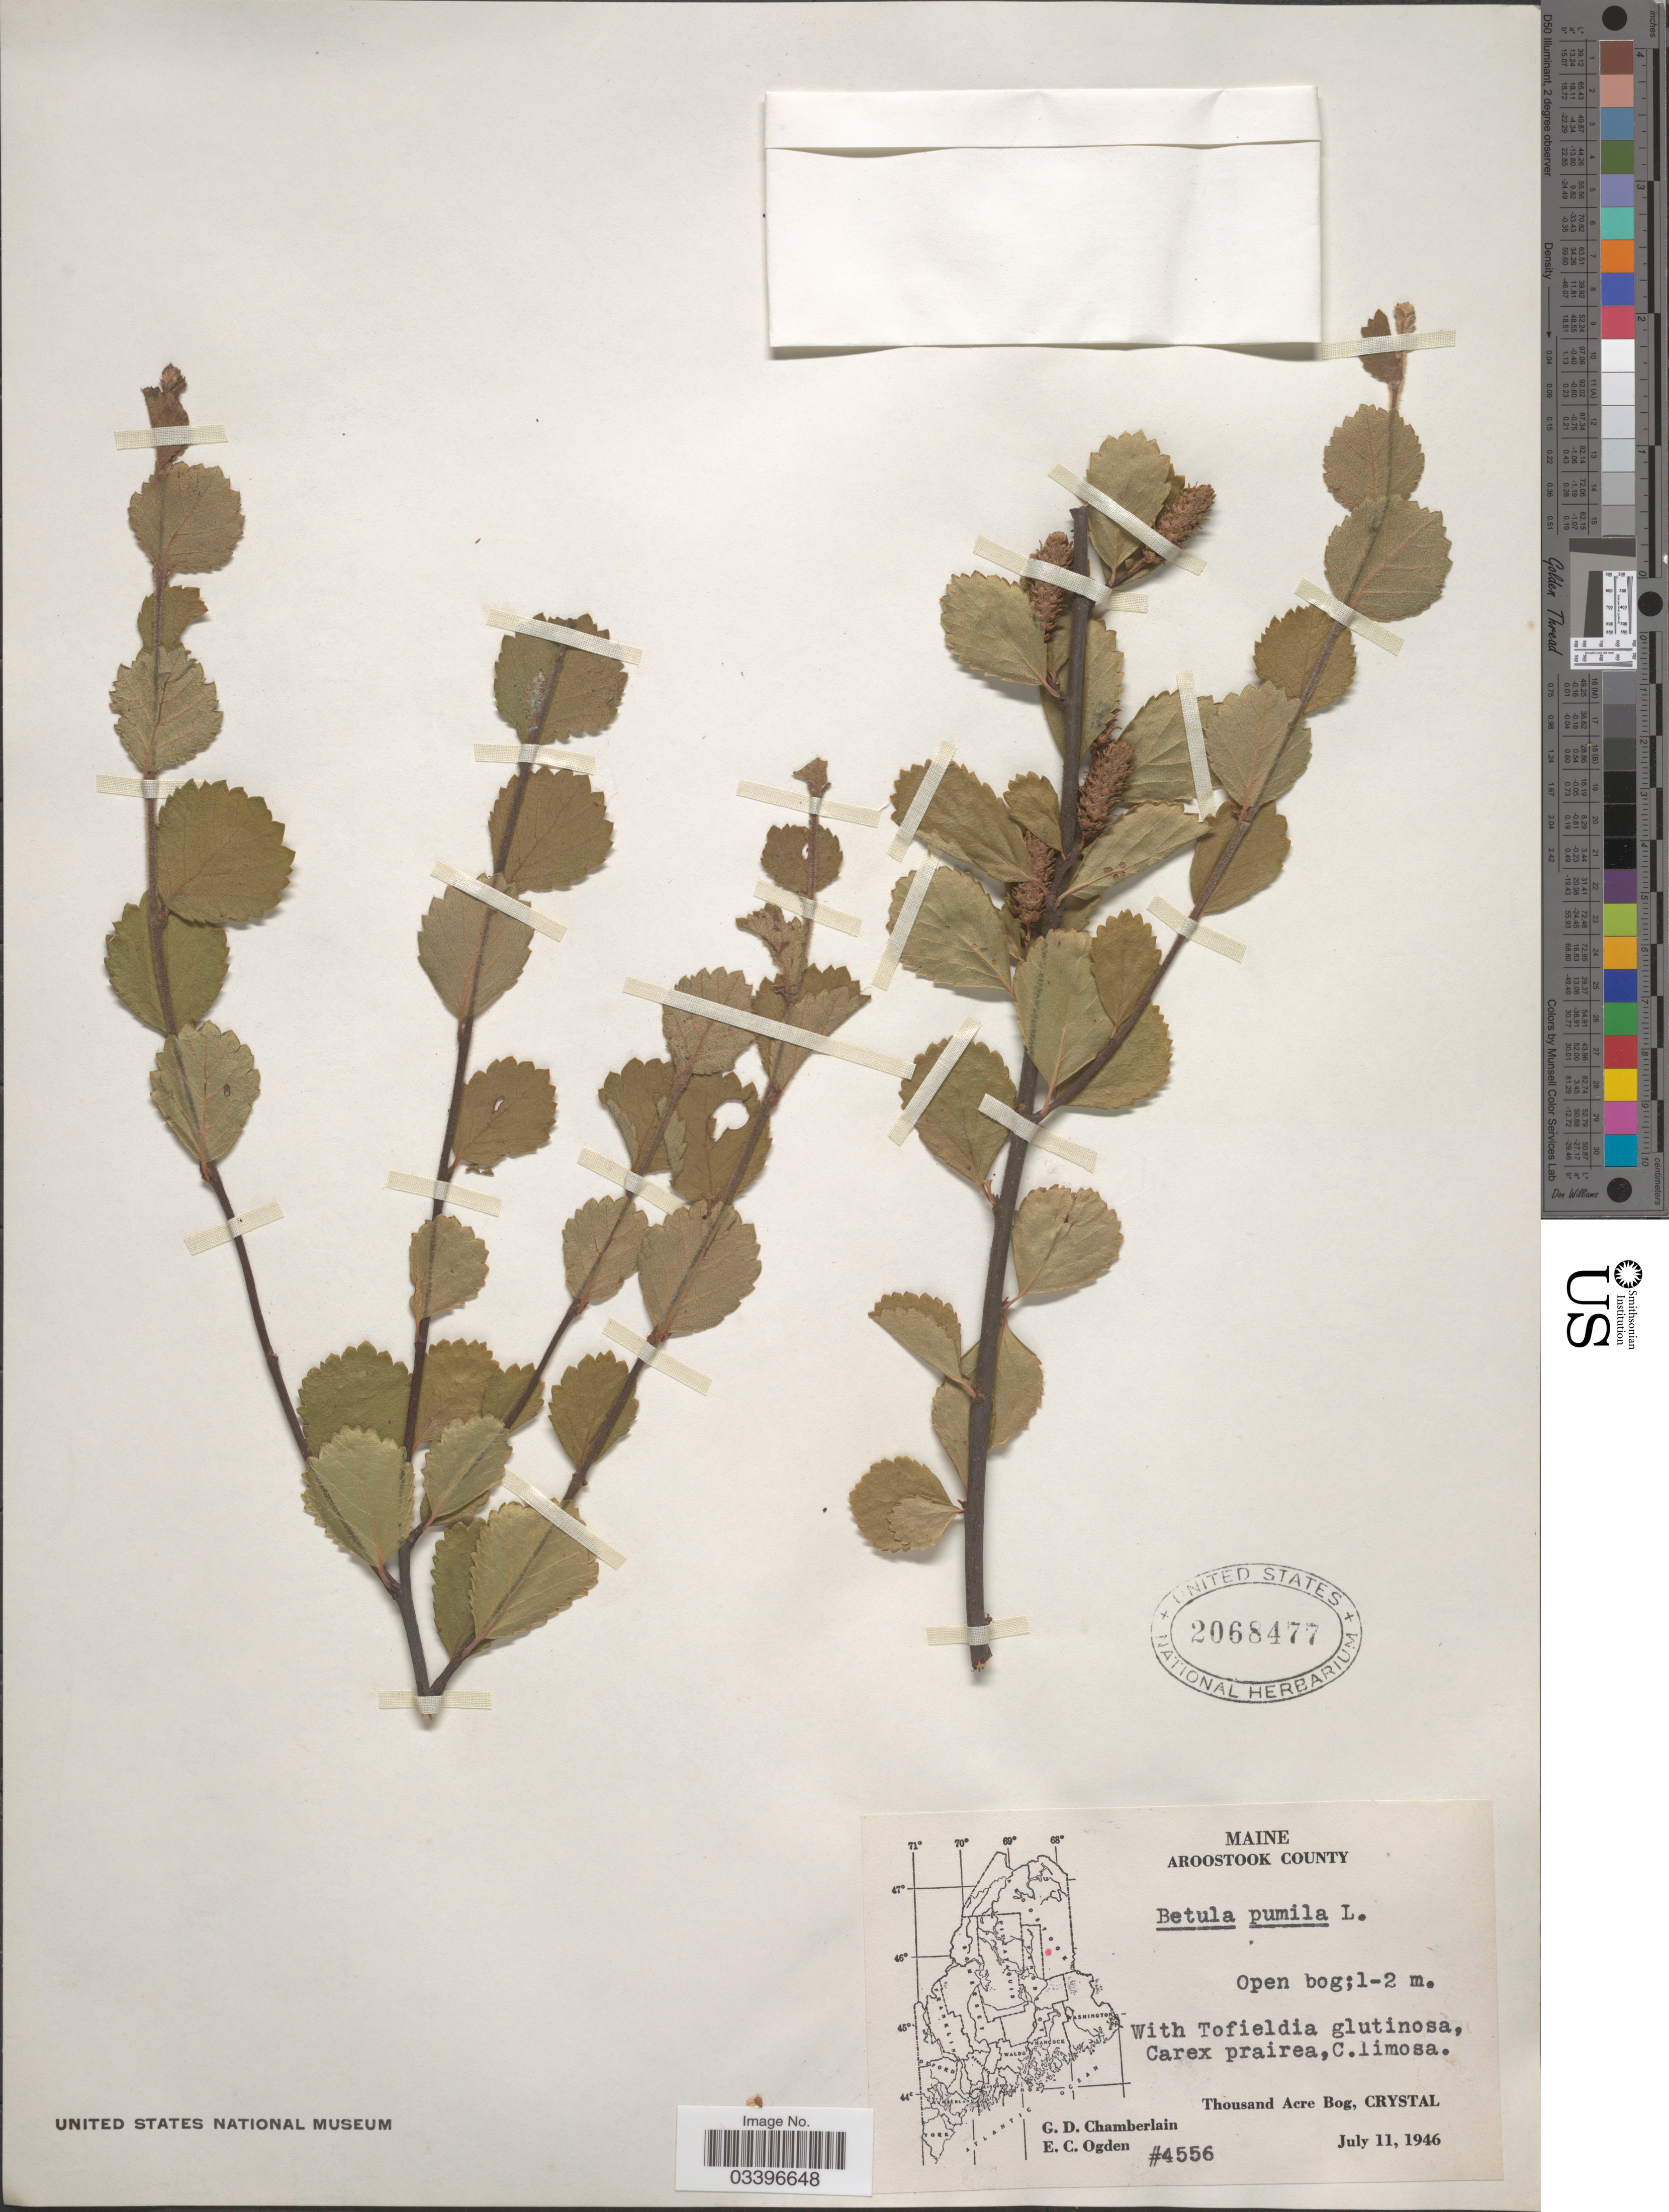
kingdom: Plantae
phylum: Tracheophyta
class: Magnoliopsida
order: Fagales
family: Betulaceae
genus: Betula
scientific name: Betula pumila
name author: L.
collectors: G. D. Chamberlain & E. Ogden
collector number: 4556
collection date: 1946-07-11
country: United States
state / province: Maine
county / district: Aroostook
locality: Thousand Acre Bog, Crystal.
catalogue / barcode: US 2068477